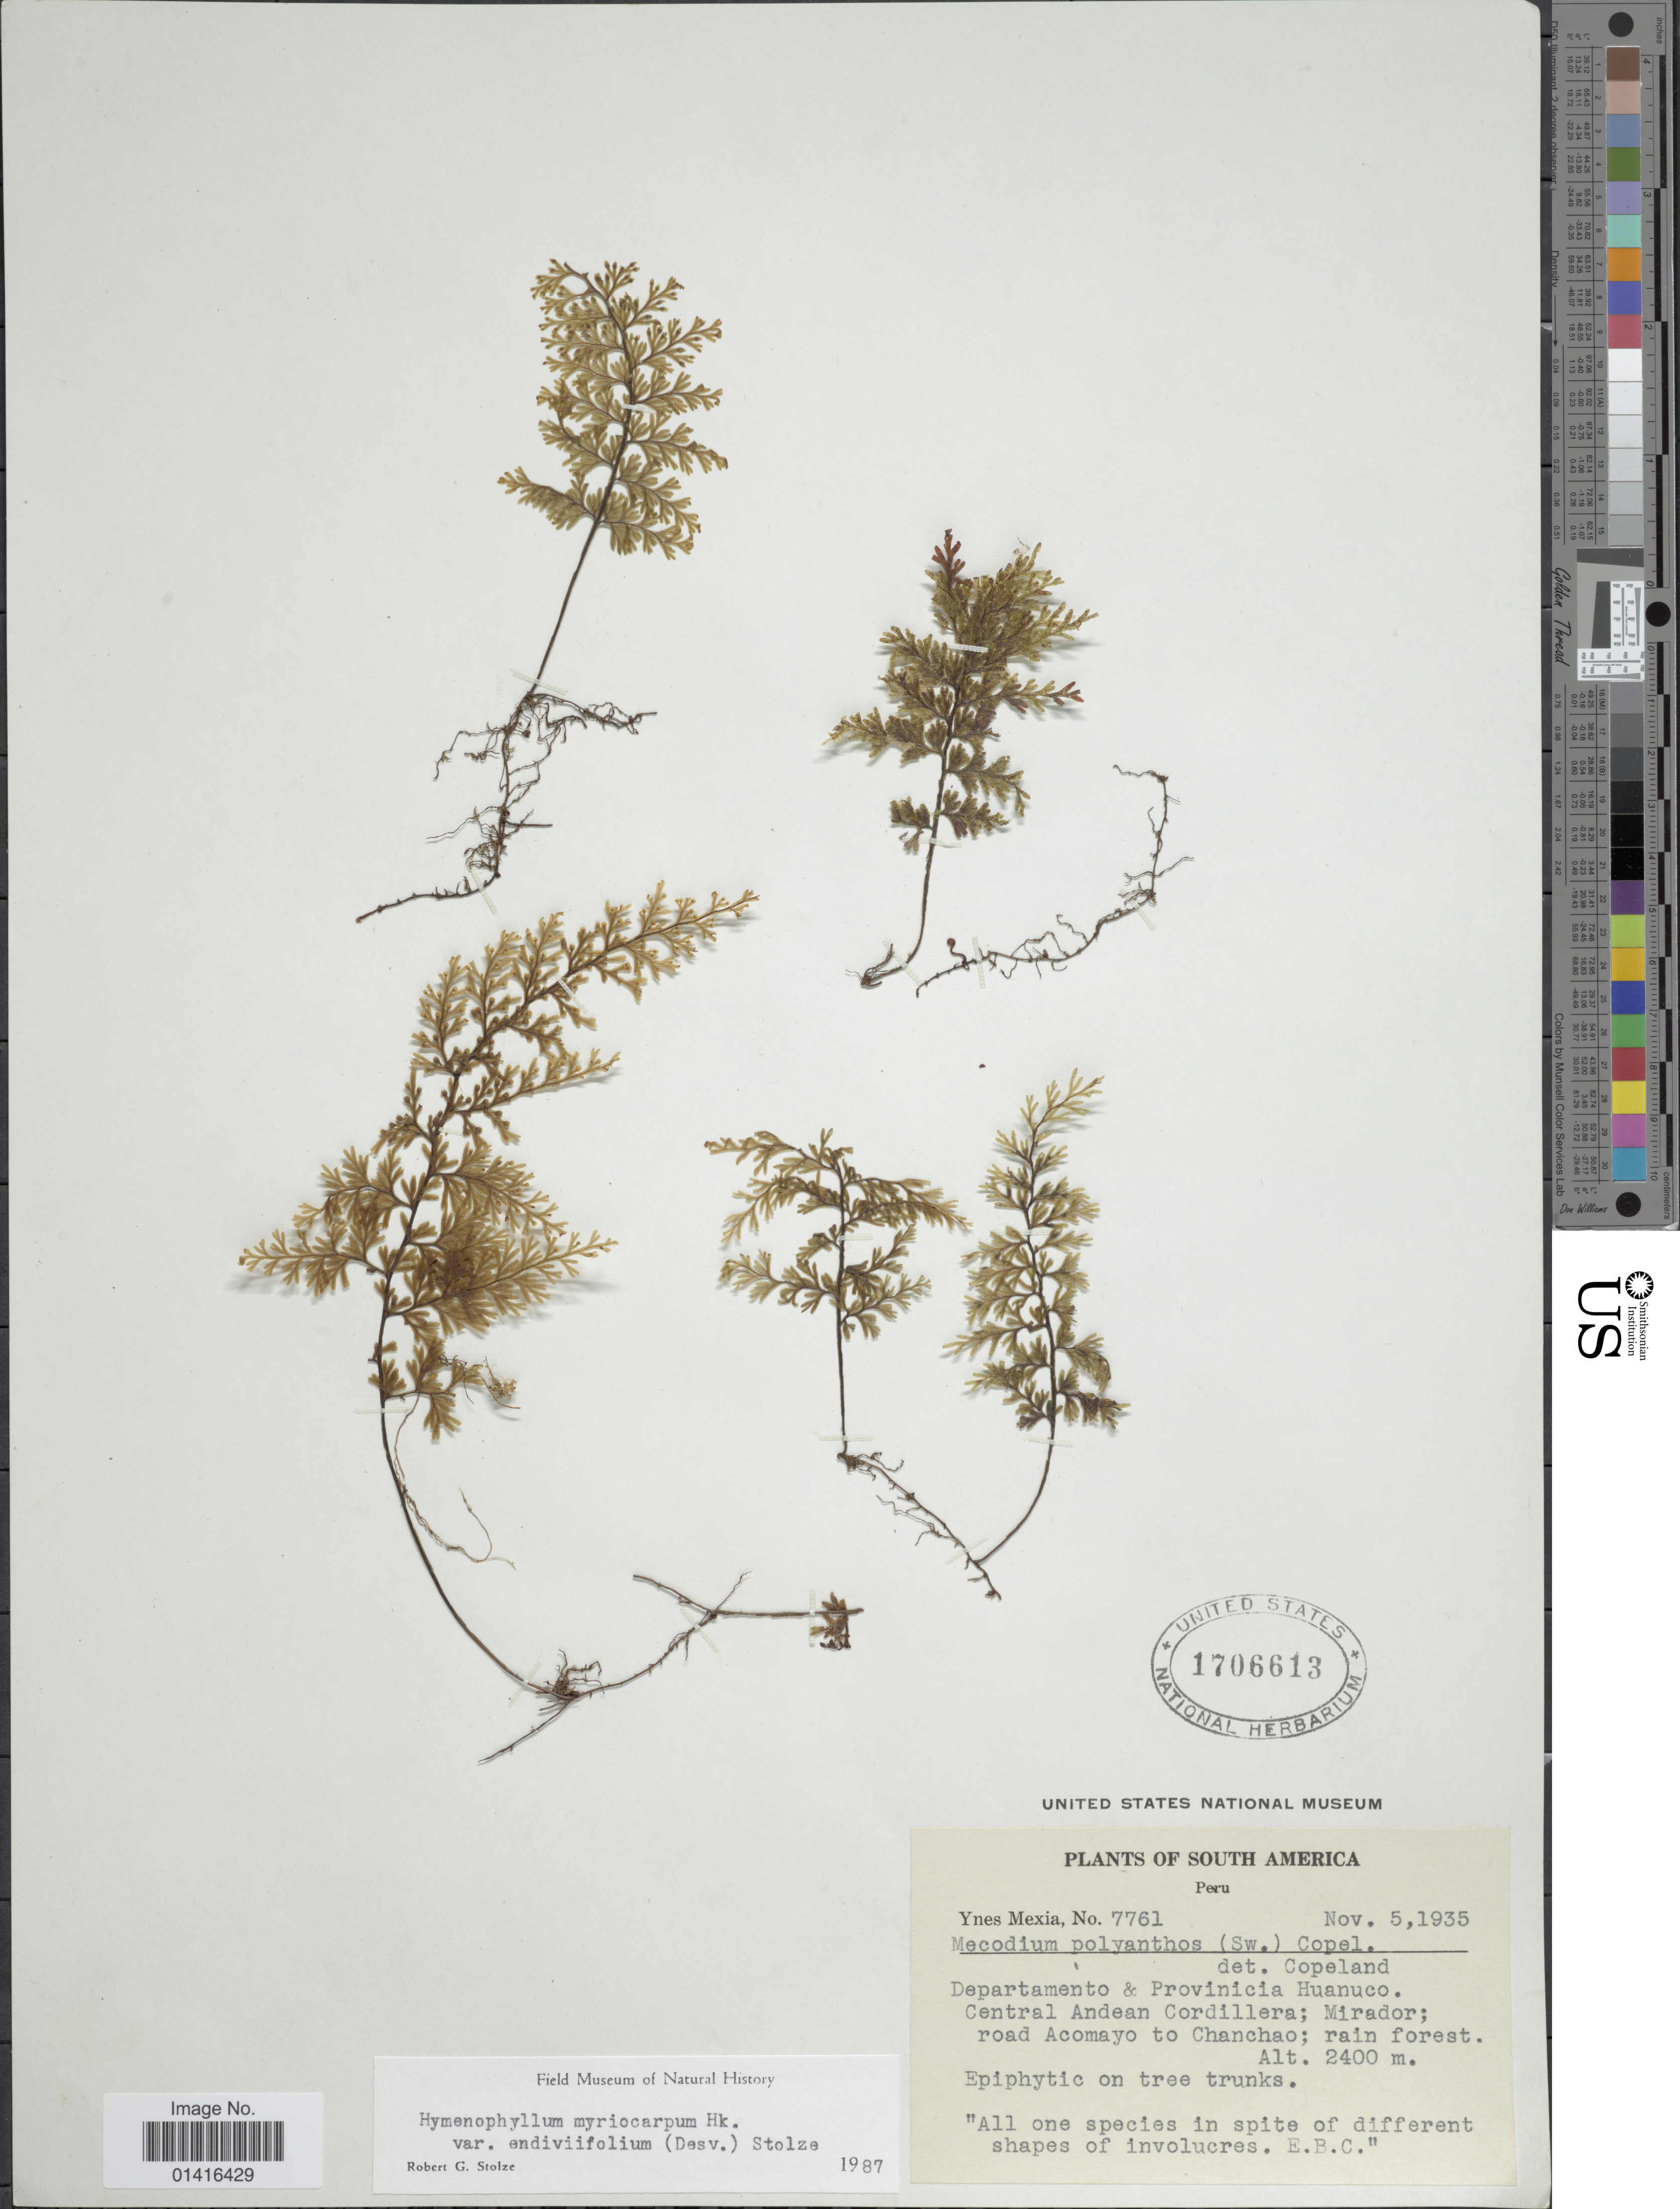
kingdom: Plantae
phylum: Tracheophyta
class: Polypodiopsida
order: Hymenophyllales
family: Hymenophyllaceae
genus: Hymenophyllum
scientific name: Hymenophyllum myriocarpum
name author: Hook.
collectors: Y. Mexia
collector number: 7761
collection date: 1935-11-05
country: Peru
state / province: Huánuco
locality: Central Andean Cordillera; Mirador; road Acomayo to Chanchao.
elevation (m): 2400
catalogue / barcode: US 1706613